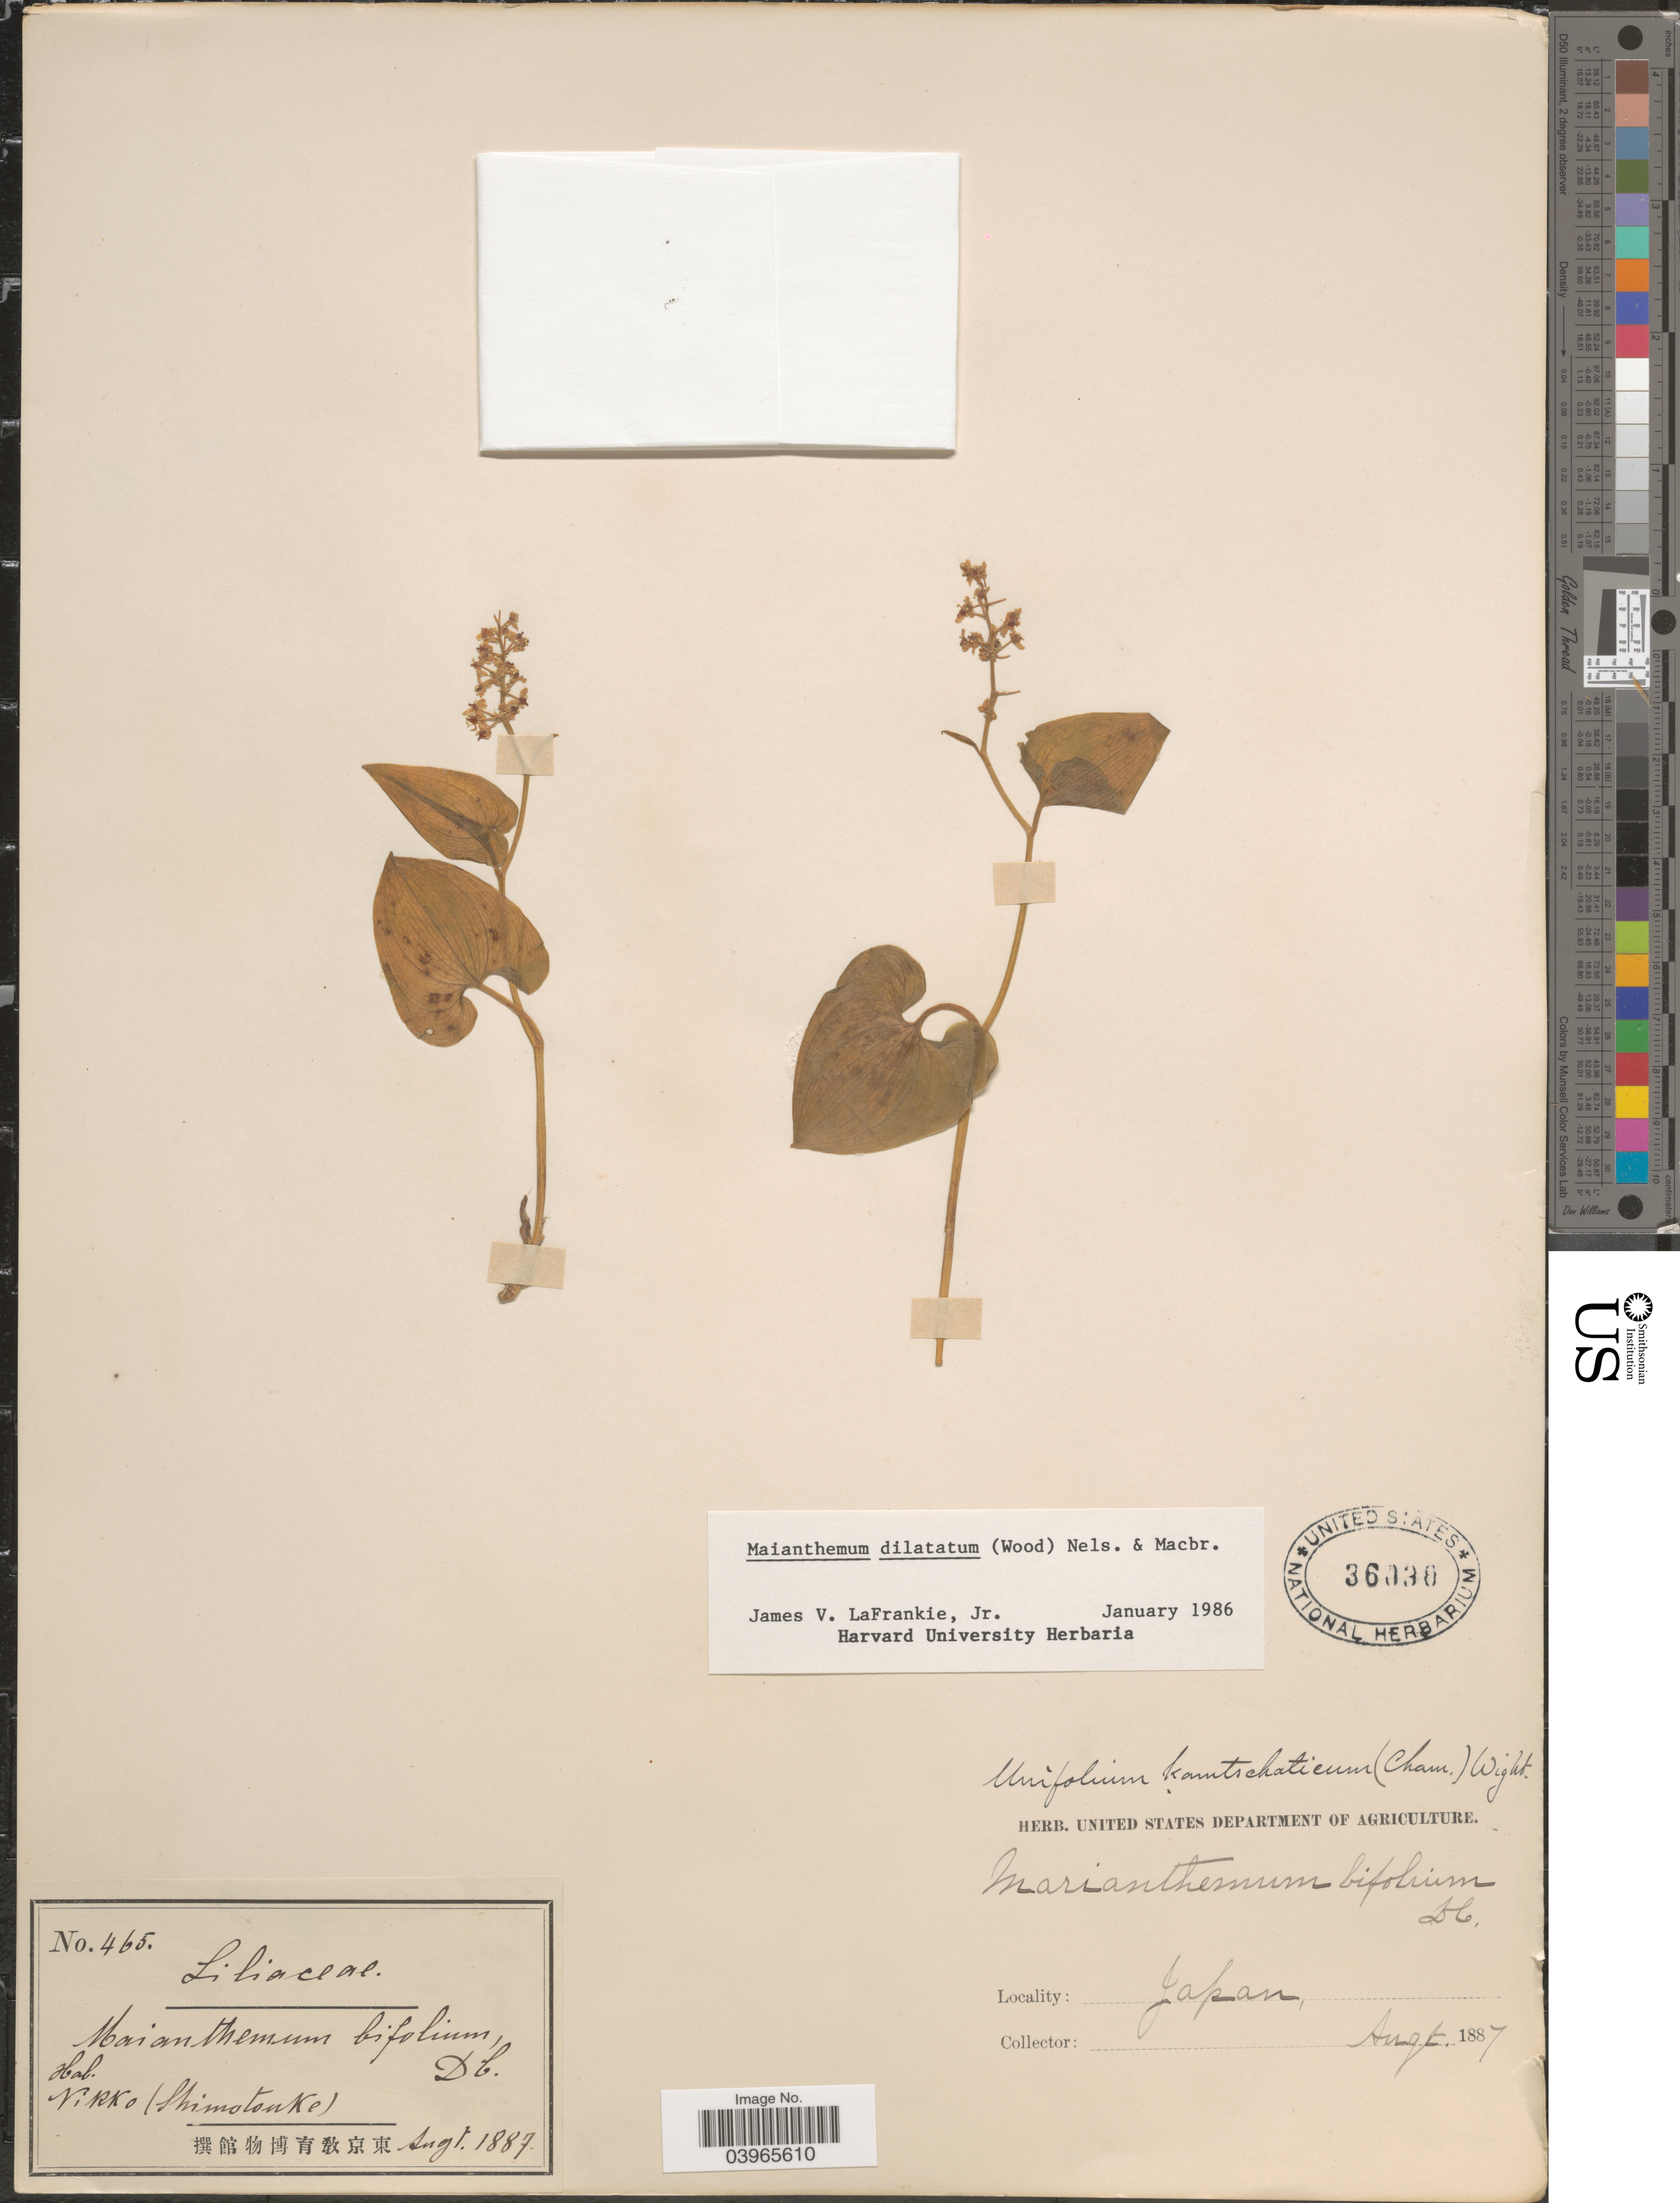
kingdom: Plantae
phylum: Tracheophyta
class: Liliopsida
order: Asparagales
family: Asparagaceae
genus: Maianthemum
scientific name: Maianthemum dilatatum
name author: (Alph. Wood) A. Nelson & J.F. Macbr.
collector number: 465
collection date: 1887-08-01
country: Japan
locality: Nikko (Shimotsuke).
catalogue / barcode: US 36038